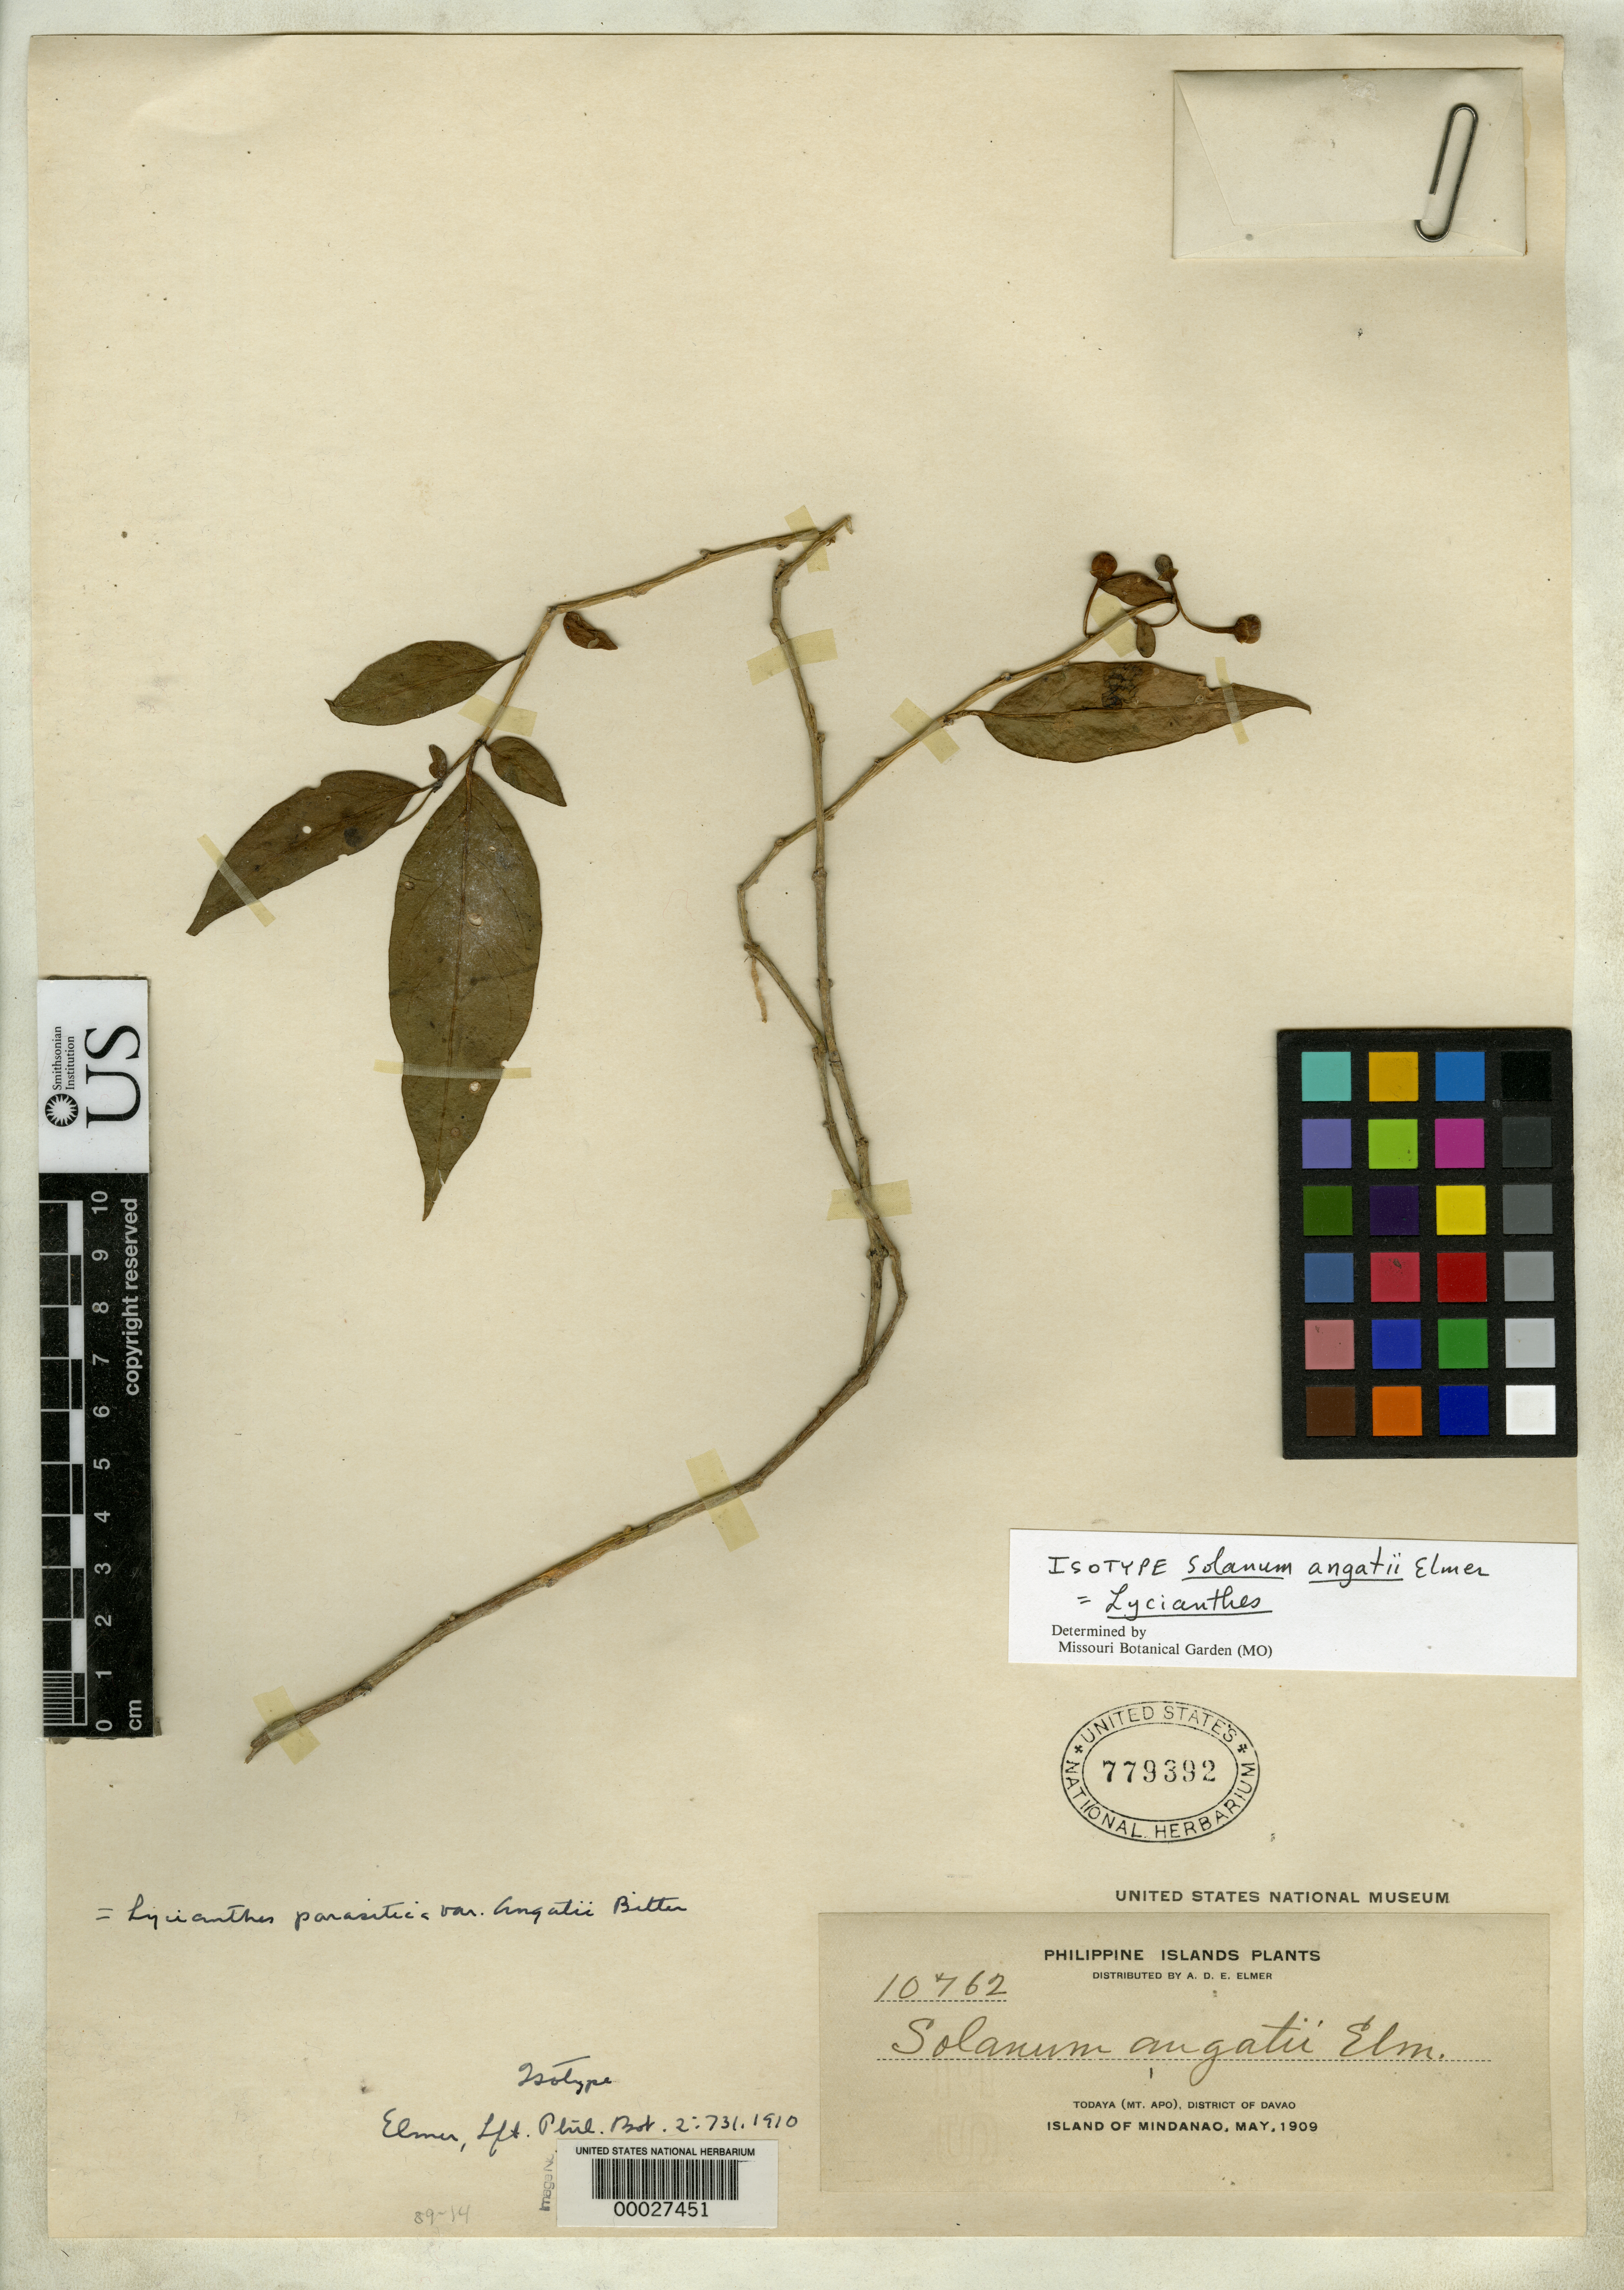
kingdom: Plantae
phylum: Tracheophyta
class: Magnoliopsida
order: Solanales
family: Solanaceae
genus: Solanum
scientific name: Solanum angatii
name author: Elmer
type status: Isotype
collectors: A. D. E. Elmer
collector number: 10762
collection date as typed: May 1909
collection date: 1909-05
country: Philippines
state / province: Davao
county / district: Davao del Sur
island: Mindanao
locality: Todaya, Mt. Apo.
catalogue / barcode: US 779392